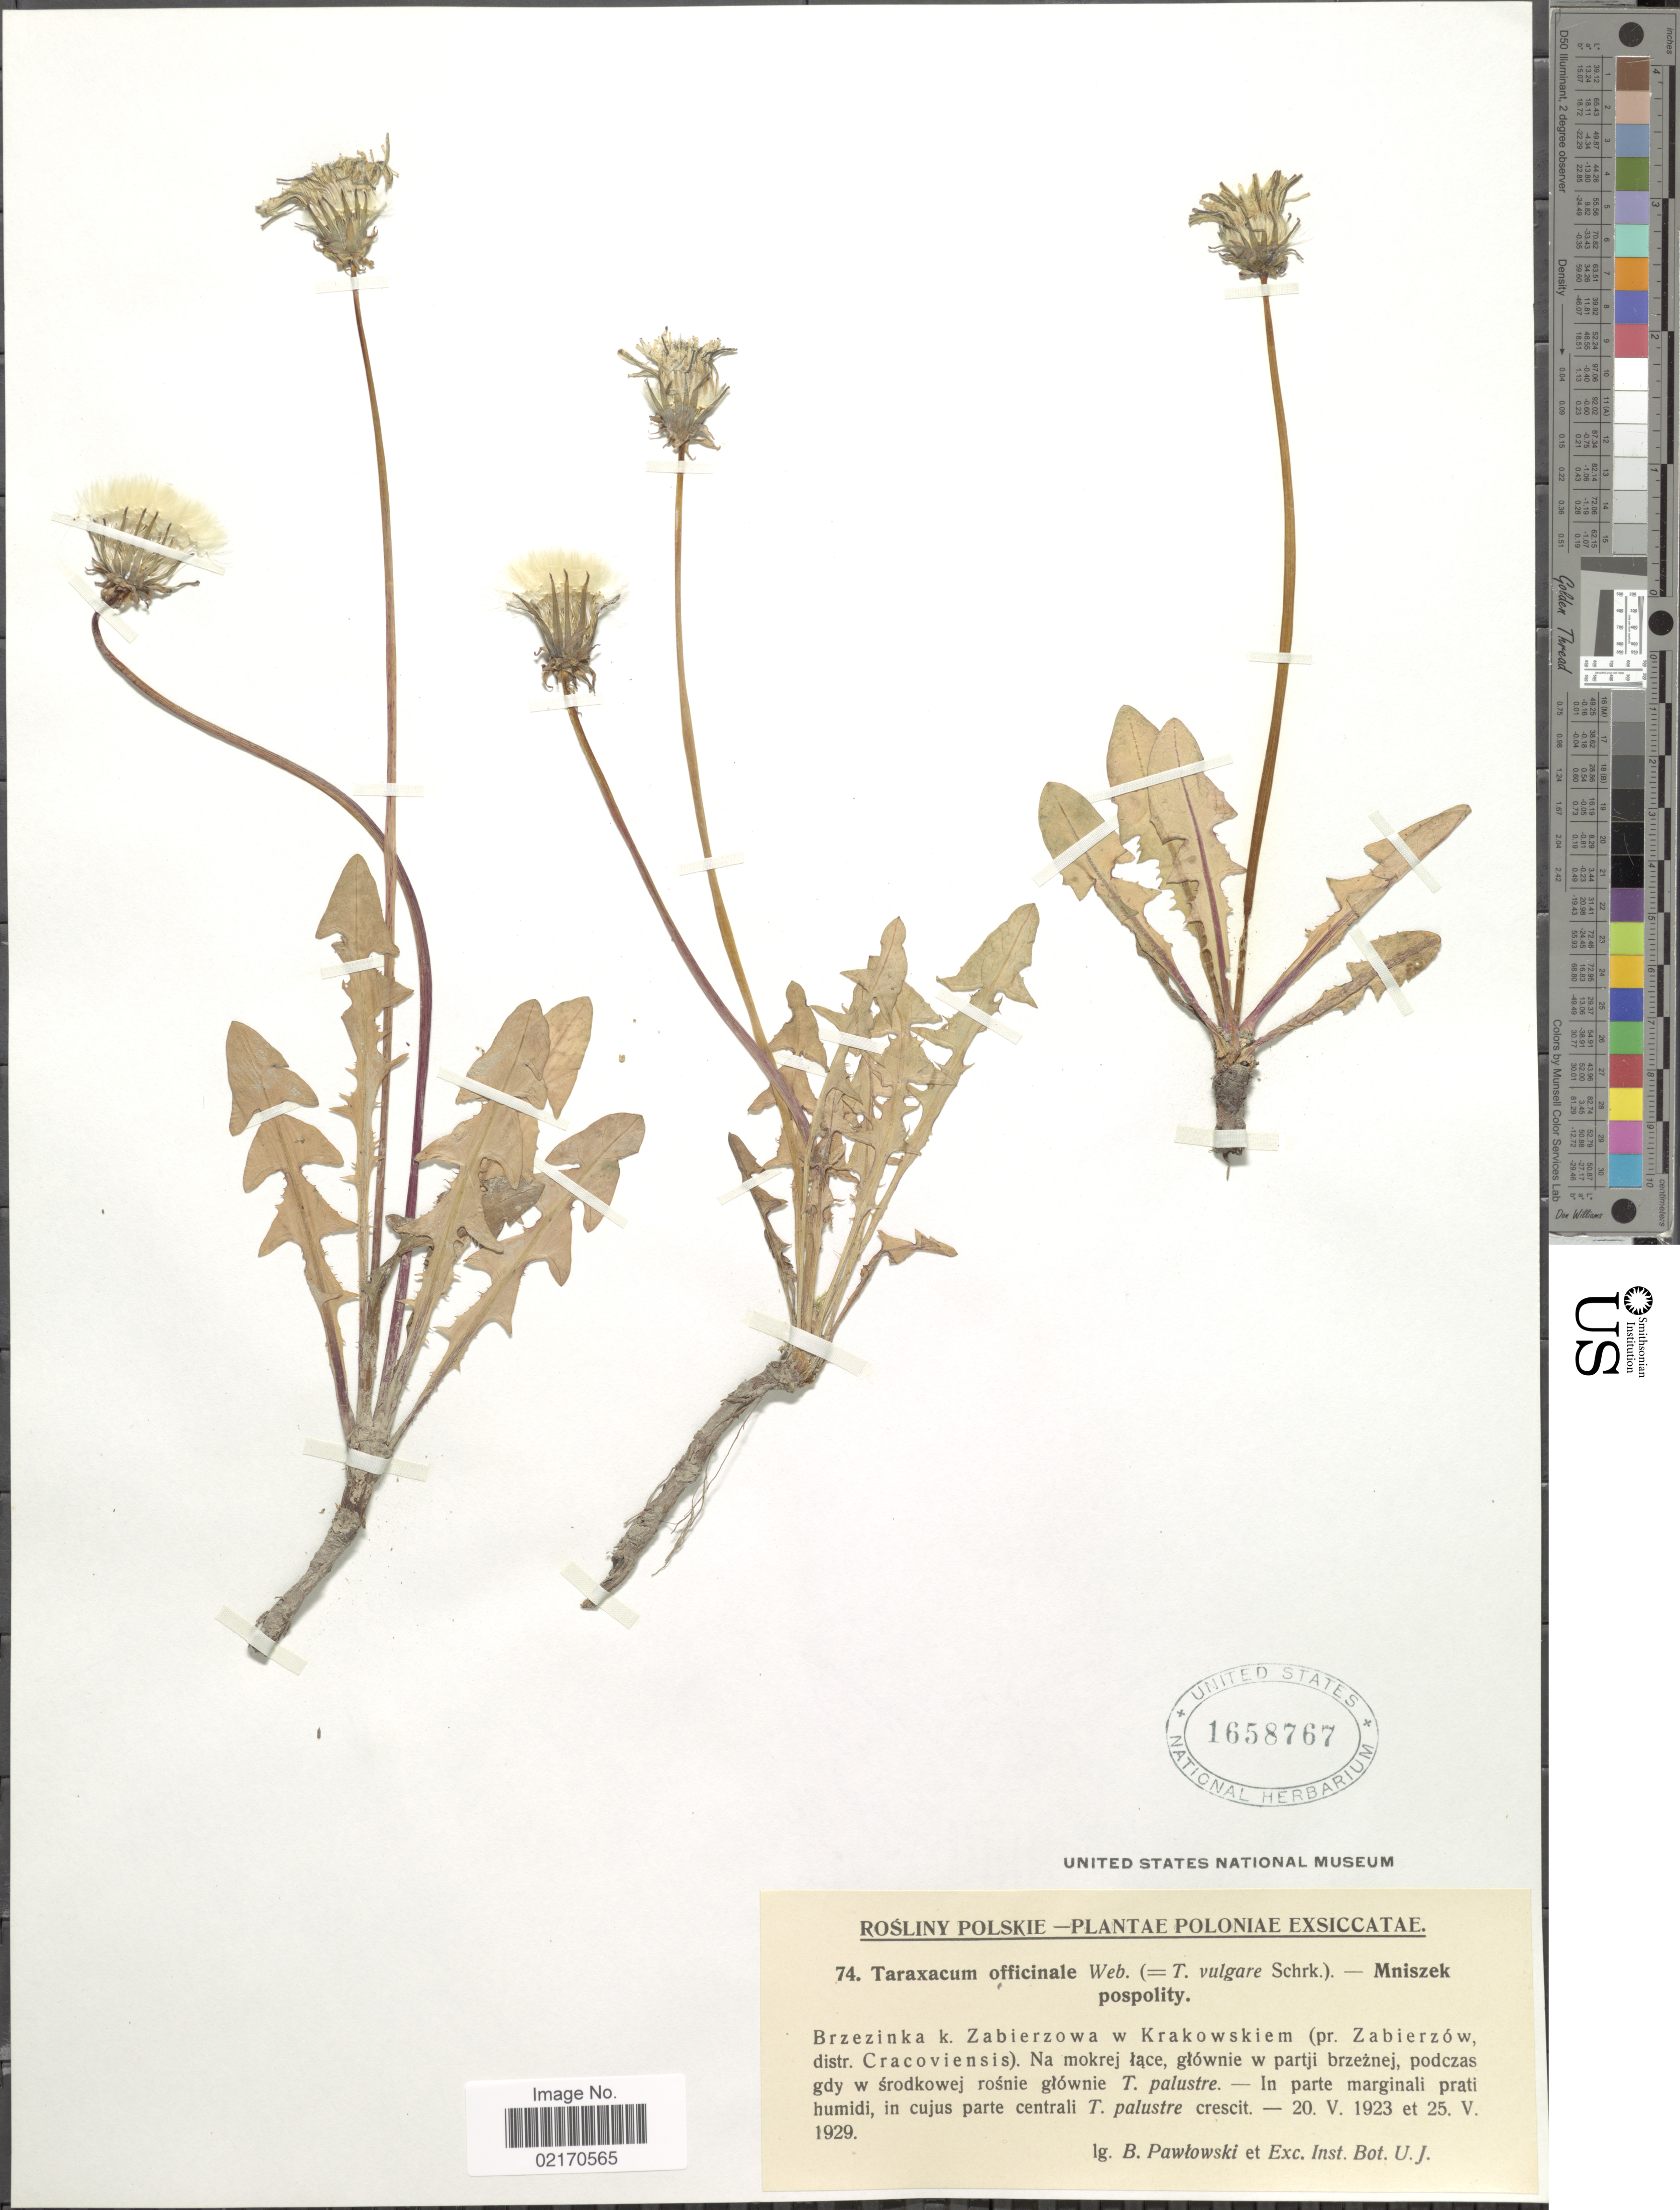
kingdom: Plantae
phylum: Tracheophyta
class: Magnoliopsida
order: Asterales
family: Asteraceae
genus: Taraxacum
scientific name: Taraxacum officinale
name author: G.H. Weber ex F.H. Wigg.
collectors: B. Pawlowski & Exch. Inst. Bot. U.J.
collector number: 74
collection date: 1923-05-20/1929-05-25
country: Poland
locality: Poloniae, Brzezinka k. Zabierzowa w Krakowskiem (pr. Zabierzow, distr. Cracoviensis), na mokrej lace, glownie w partji brzeznej, podczas gdy w srodkowej rosnie glownie, in parte marginali prati humidi, in cujus centrali.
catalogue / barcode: US 1658767